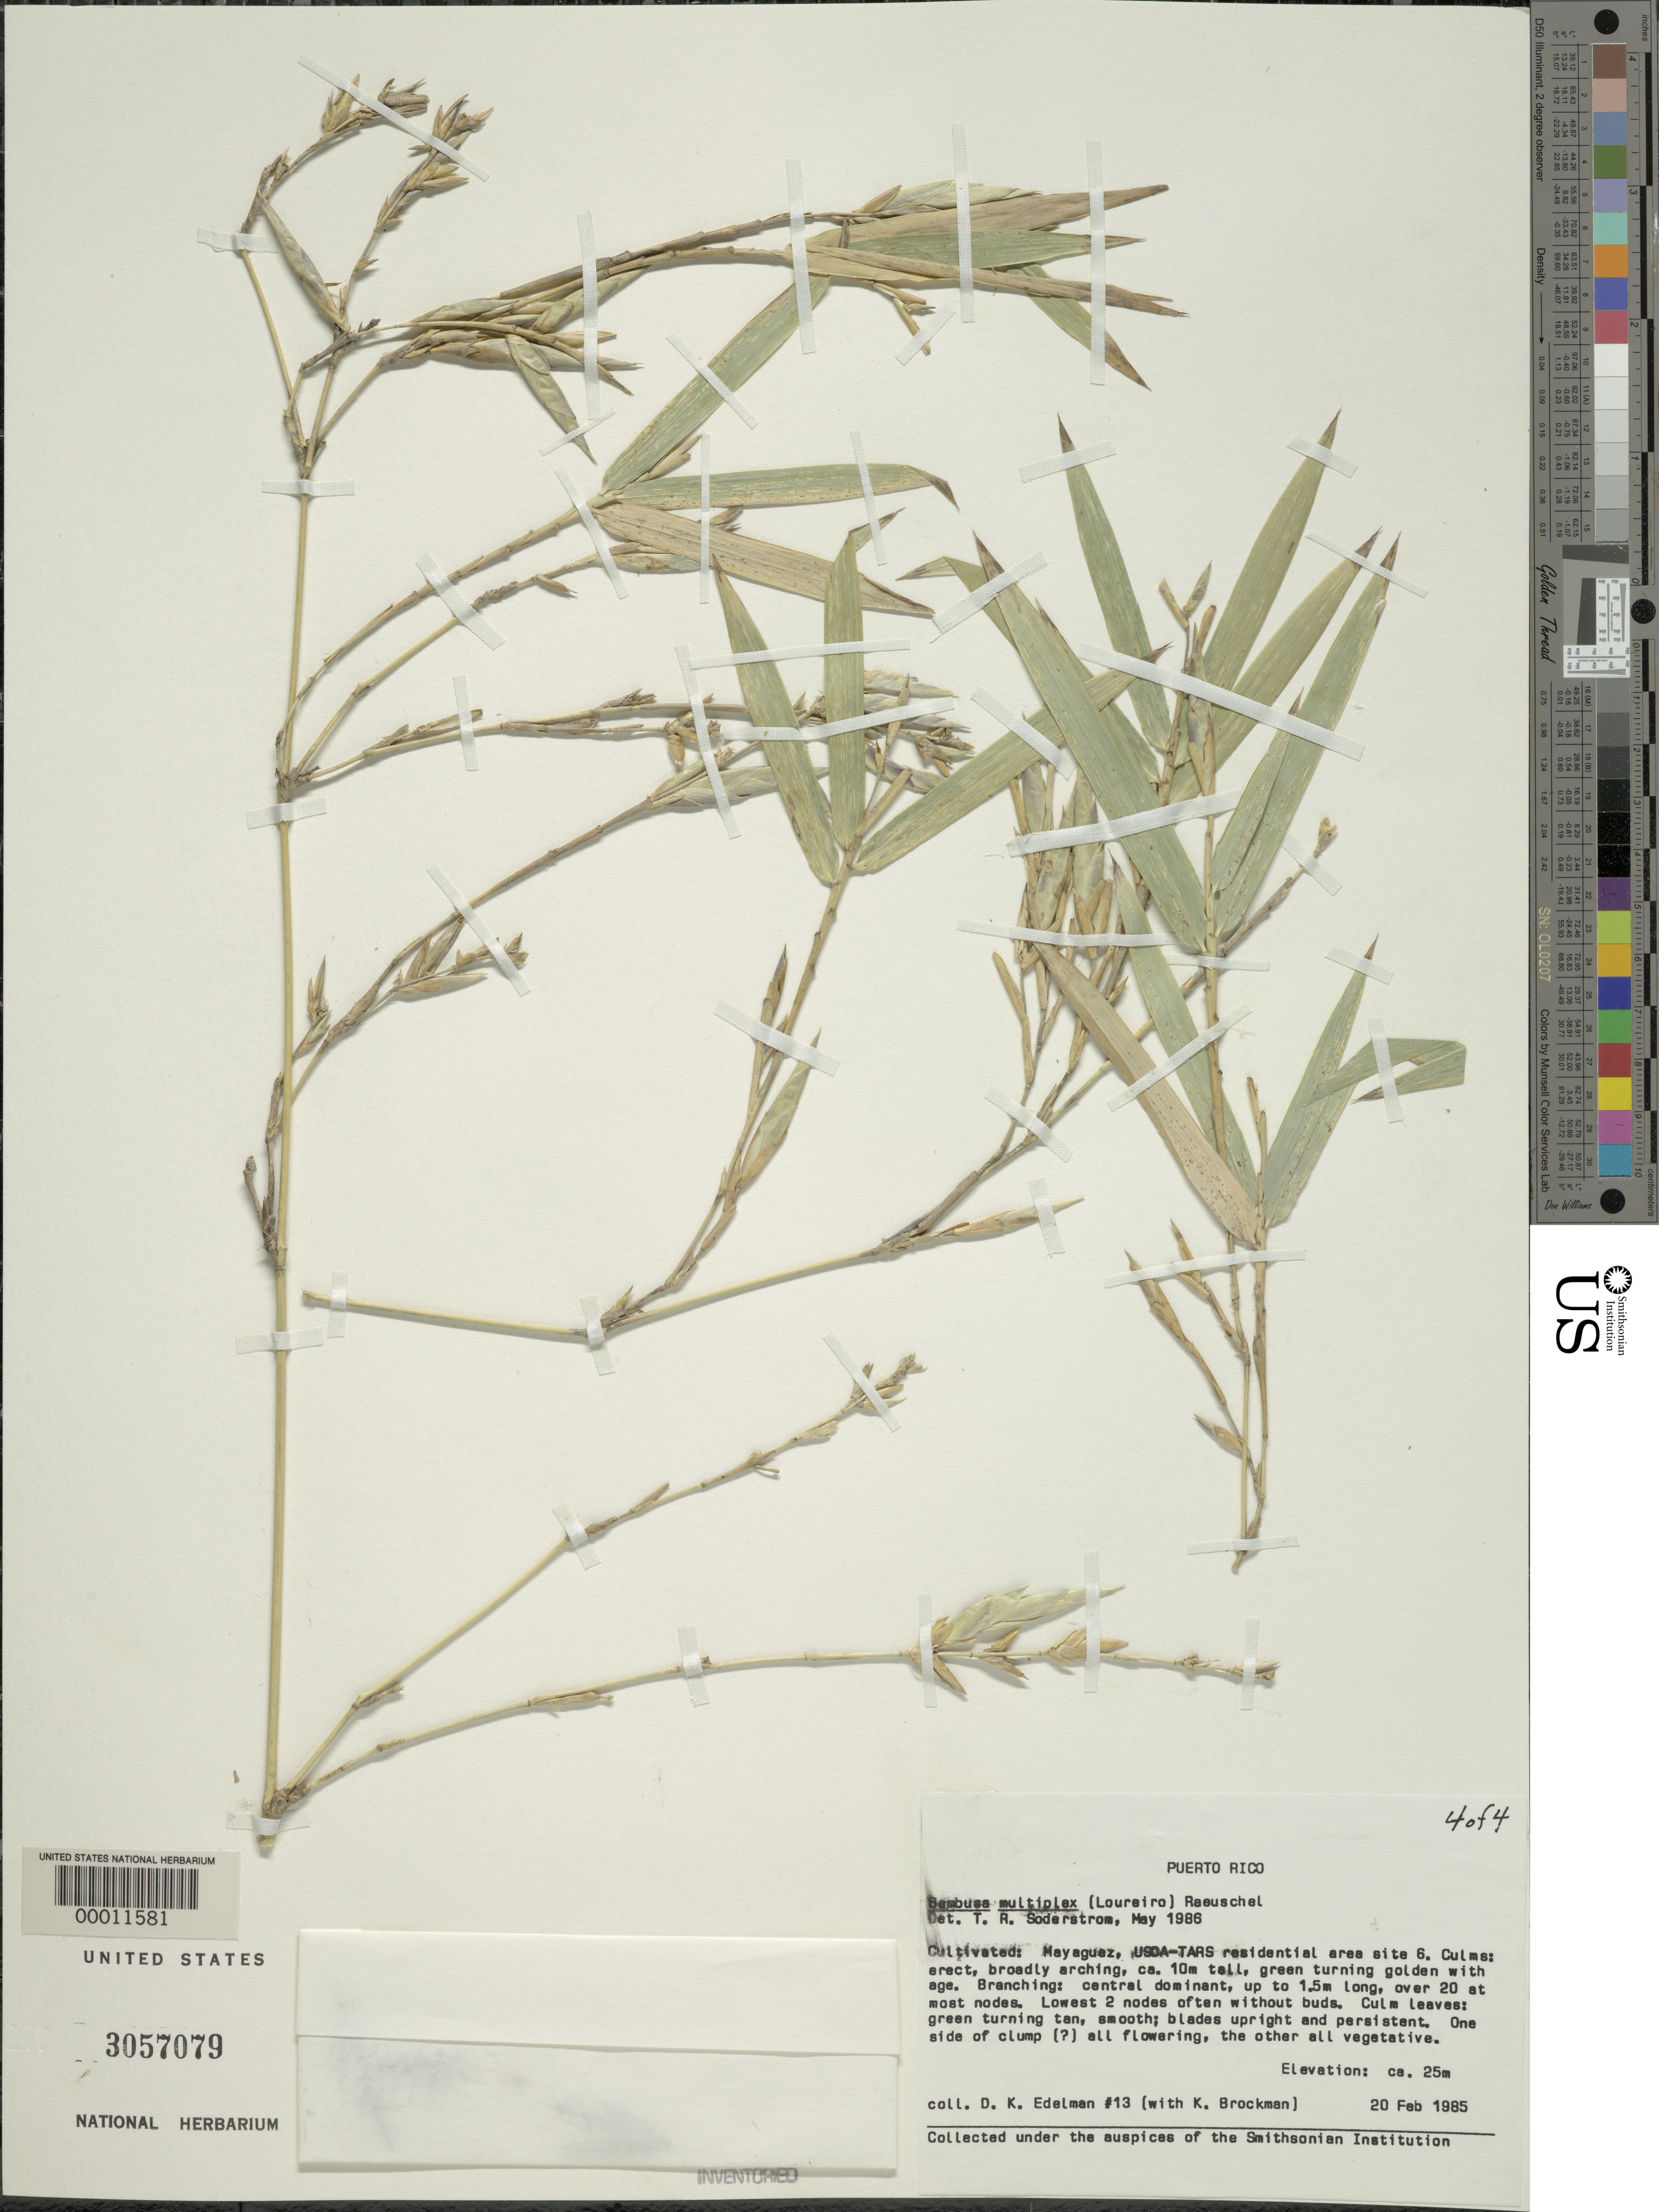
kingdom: Plantae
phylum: Tracheophyta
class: Liliopsida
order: Poales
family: Poaceae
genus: Bambusa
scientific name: Bambusa multiplex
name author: (Lour.) Raeusch. ex Schult. & Schult. f.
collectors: D. Edelman & K. Brockman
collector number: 13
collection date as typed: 20 Feb 1985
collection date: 1985-02-20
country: Puerto Rico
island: Greater Antilles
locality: Mayaguez, usda-tars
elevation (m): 25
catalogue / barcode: US 3057079